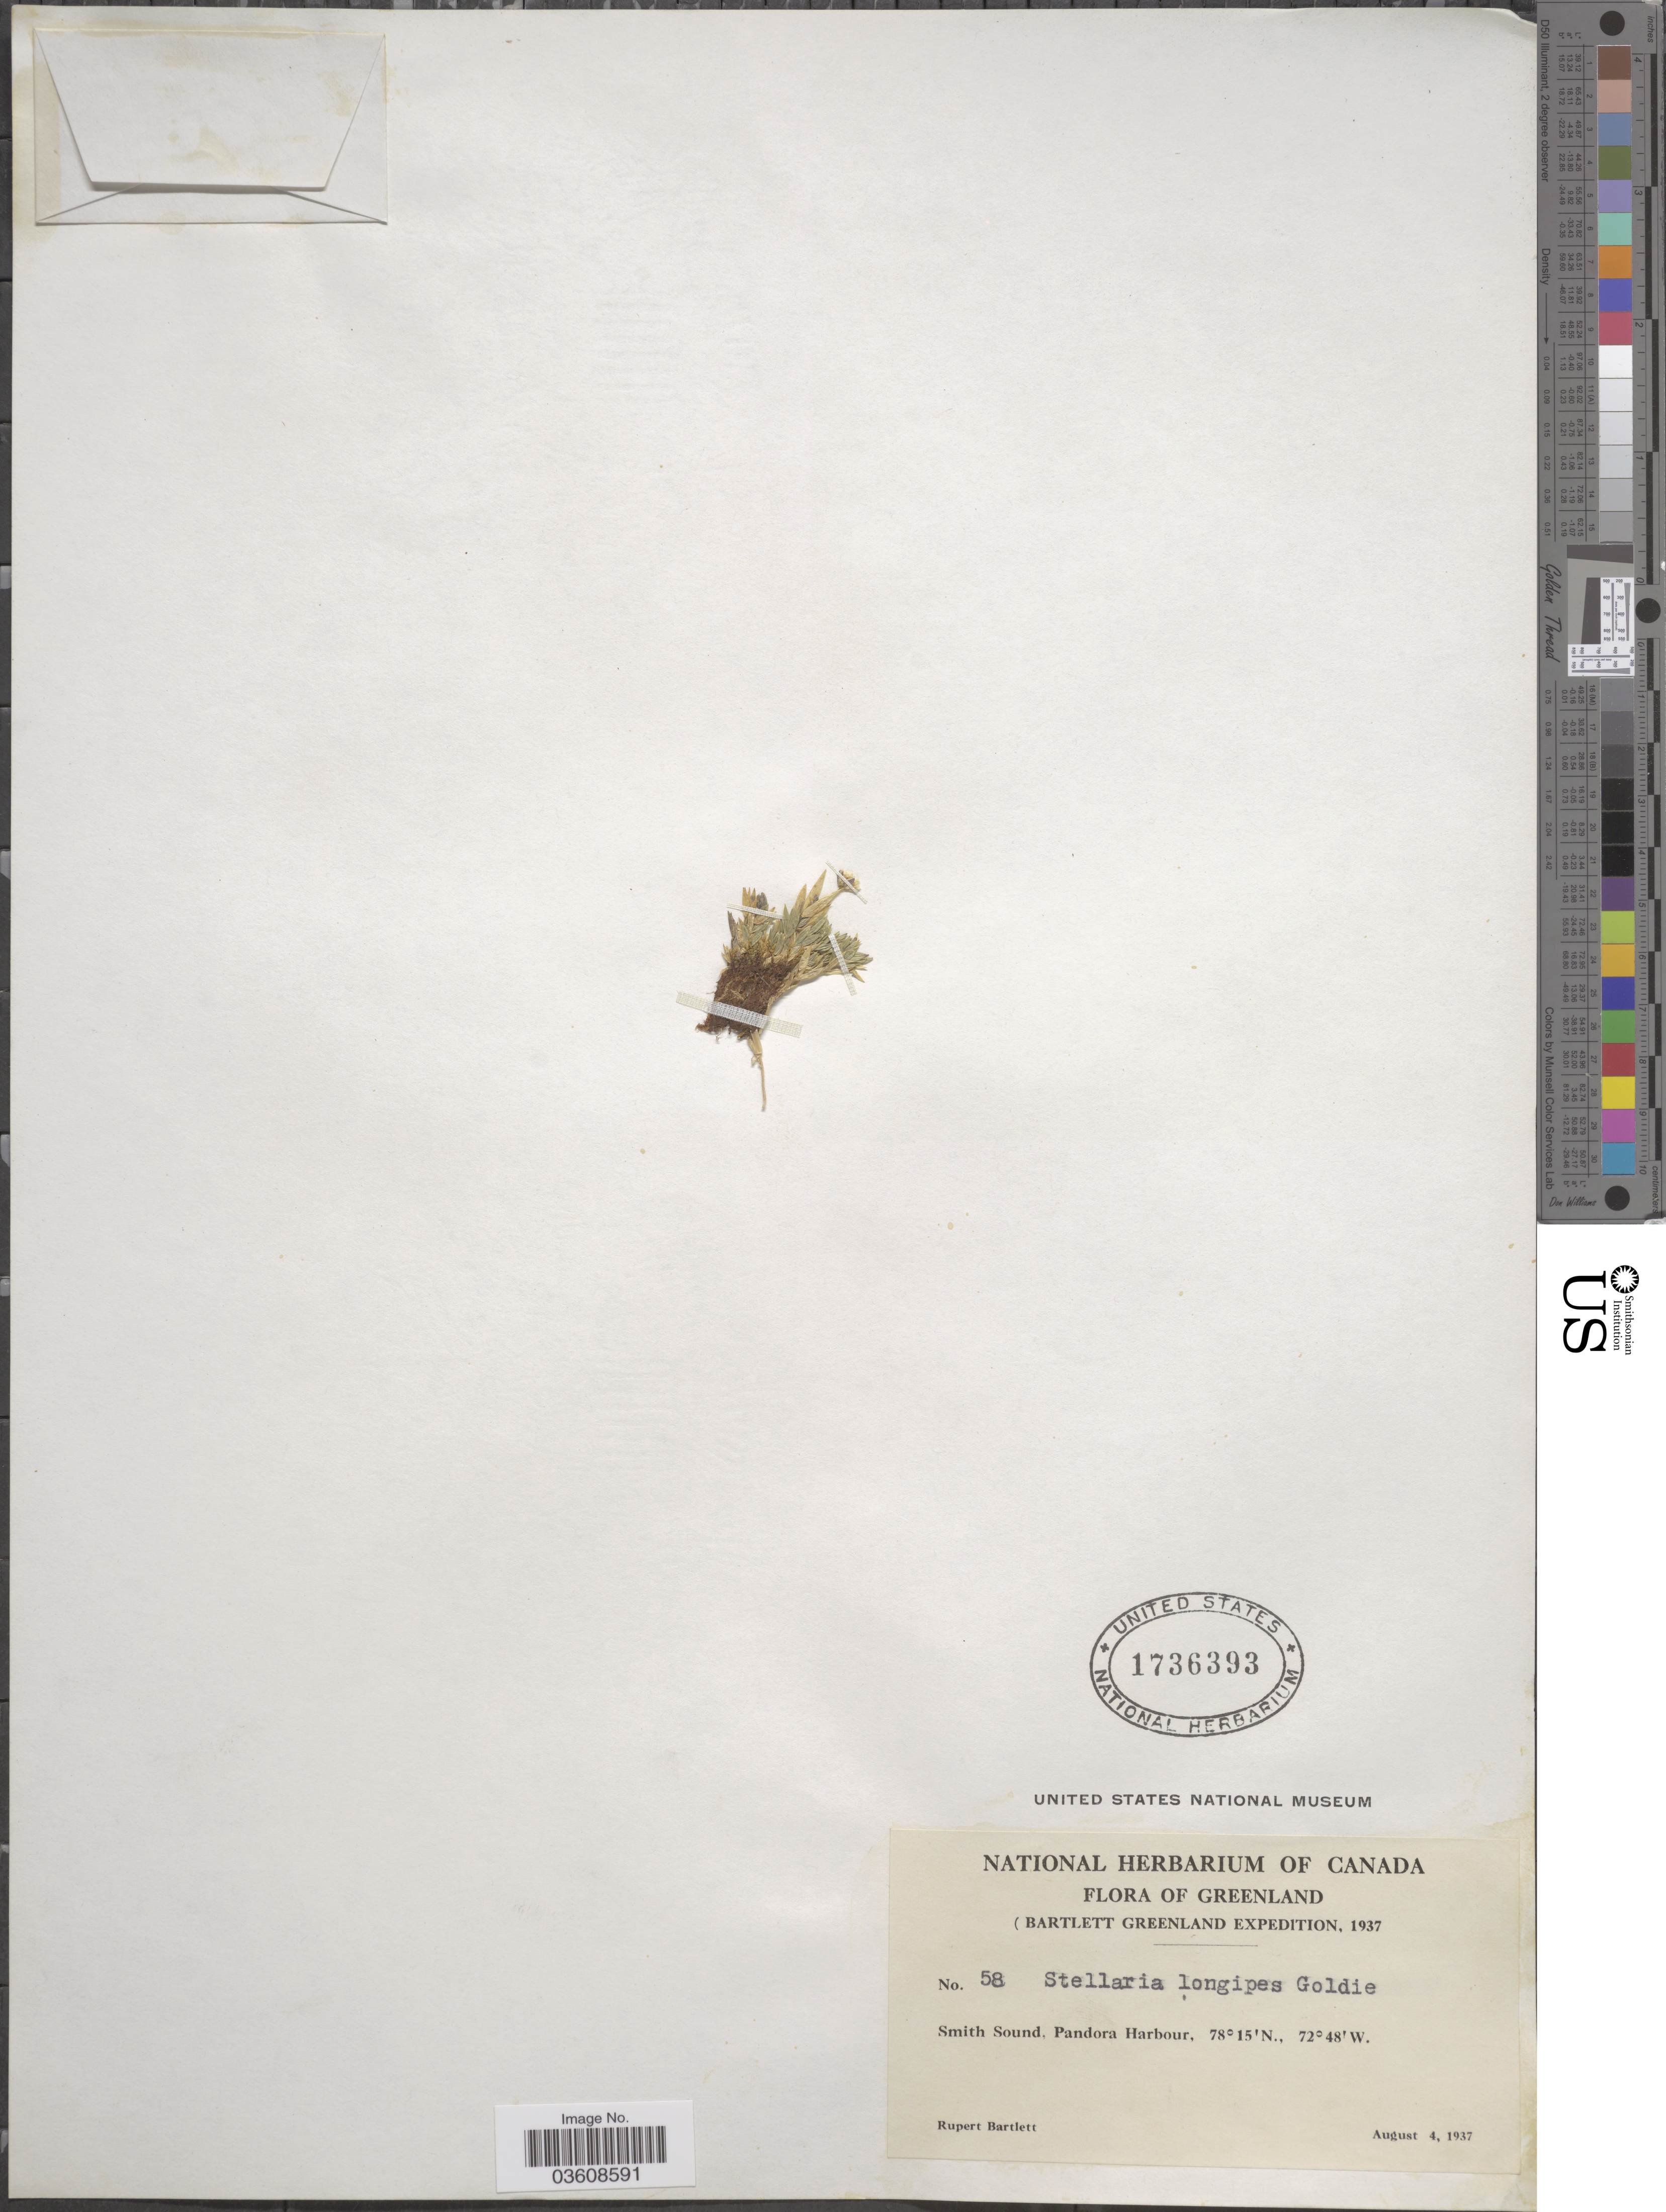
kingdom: Plantae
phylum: Tracheophyta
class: Magnoliopsida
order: Caryophyllales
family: Caryophyllaceae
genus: Stellaria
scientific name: Stellaria longipes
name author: Goldie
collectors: R. Bartlett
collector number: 58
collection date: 1937-08-04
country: Greenland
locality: Smith Sound, Pandora Harbour.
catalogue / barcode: US 1736393